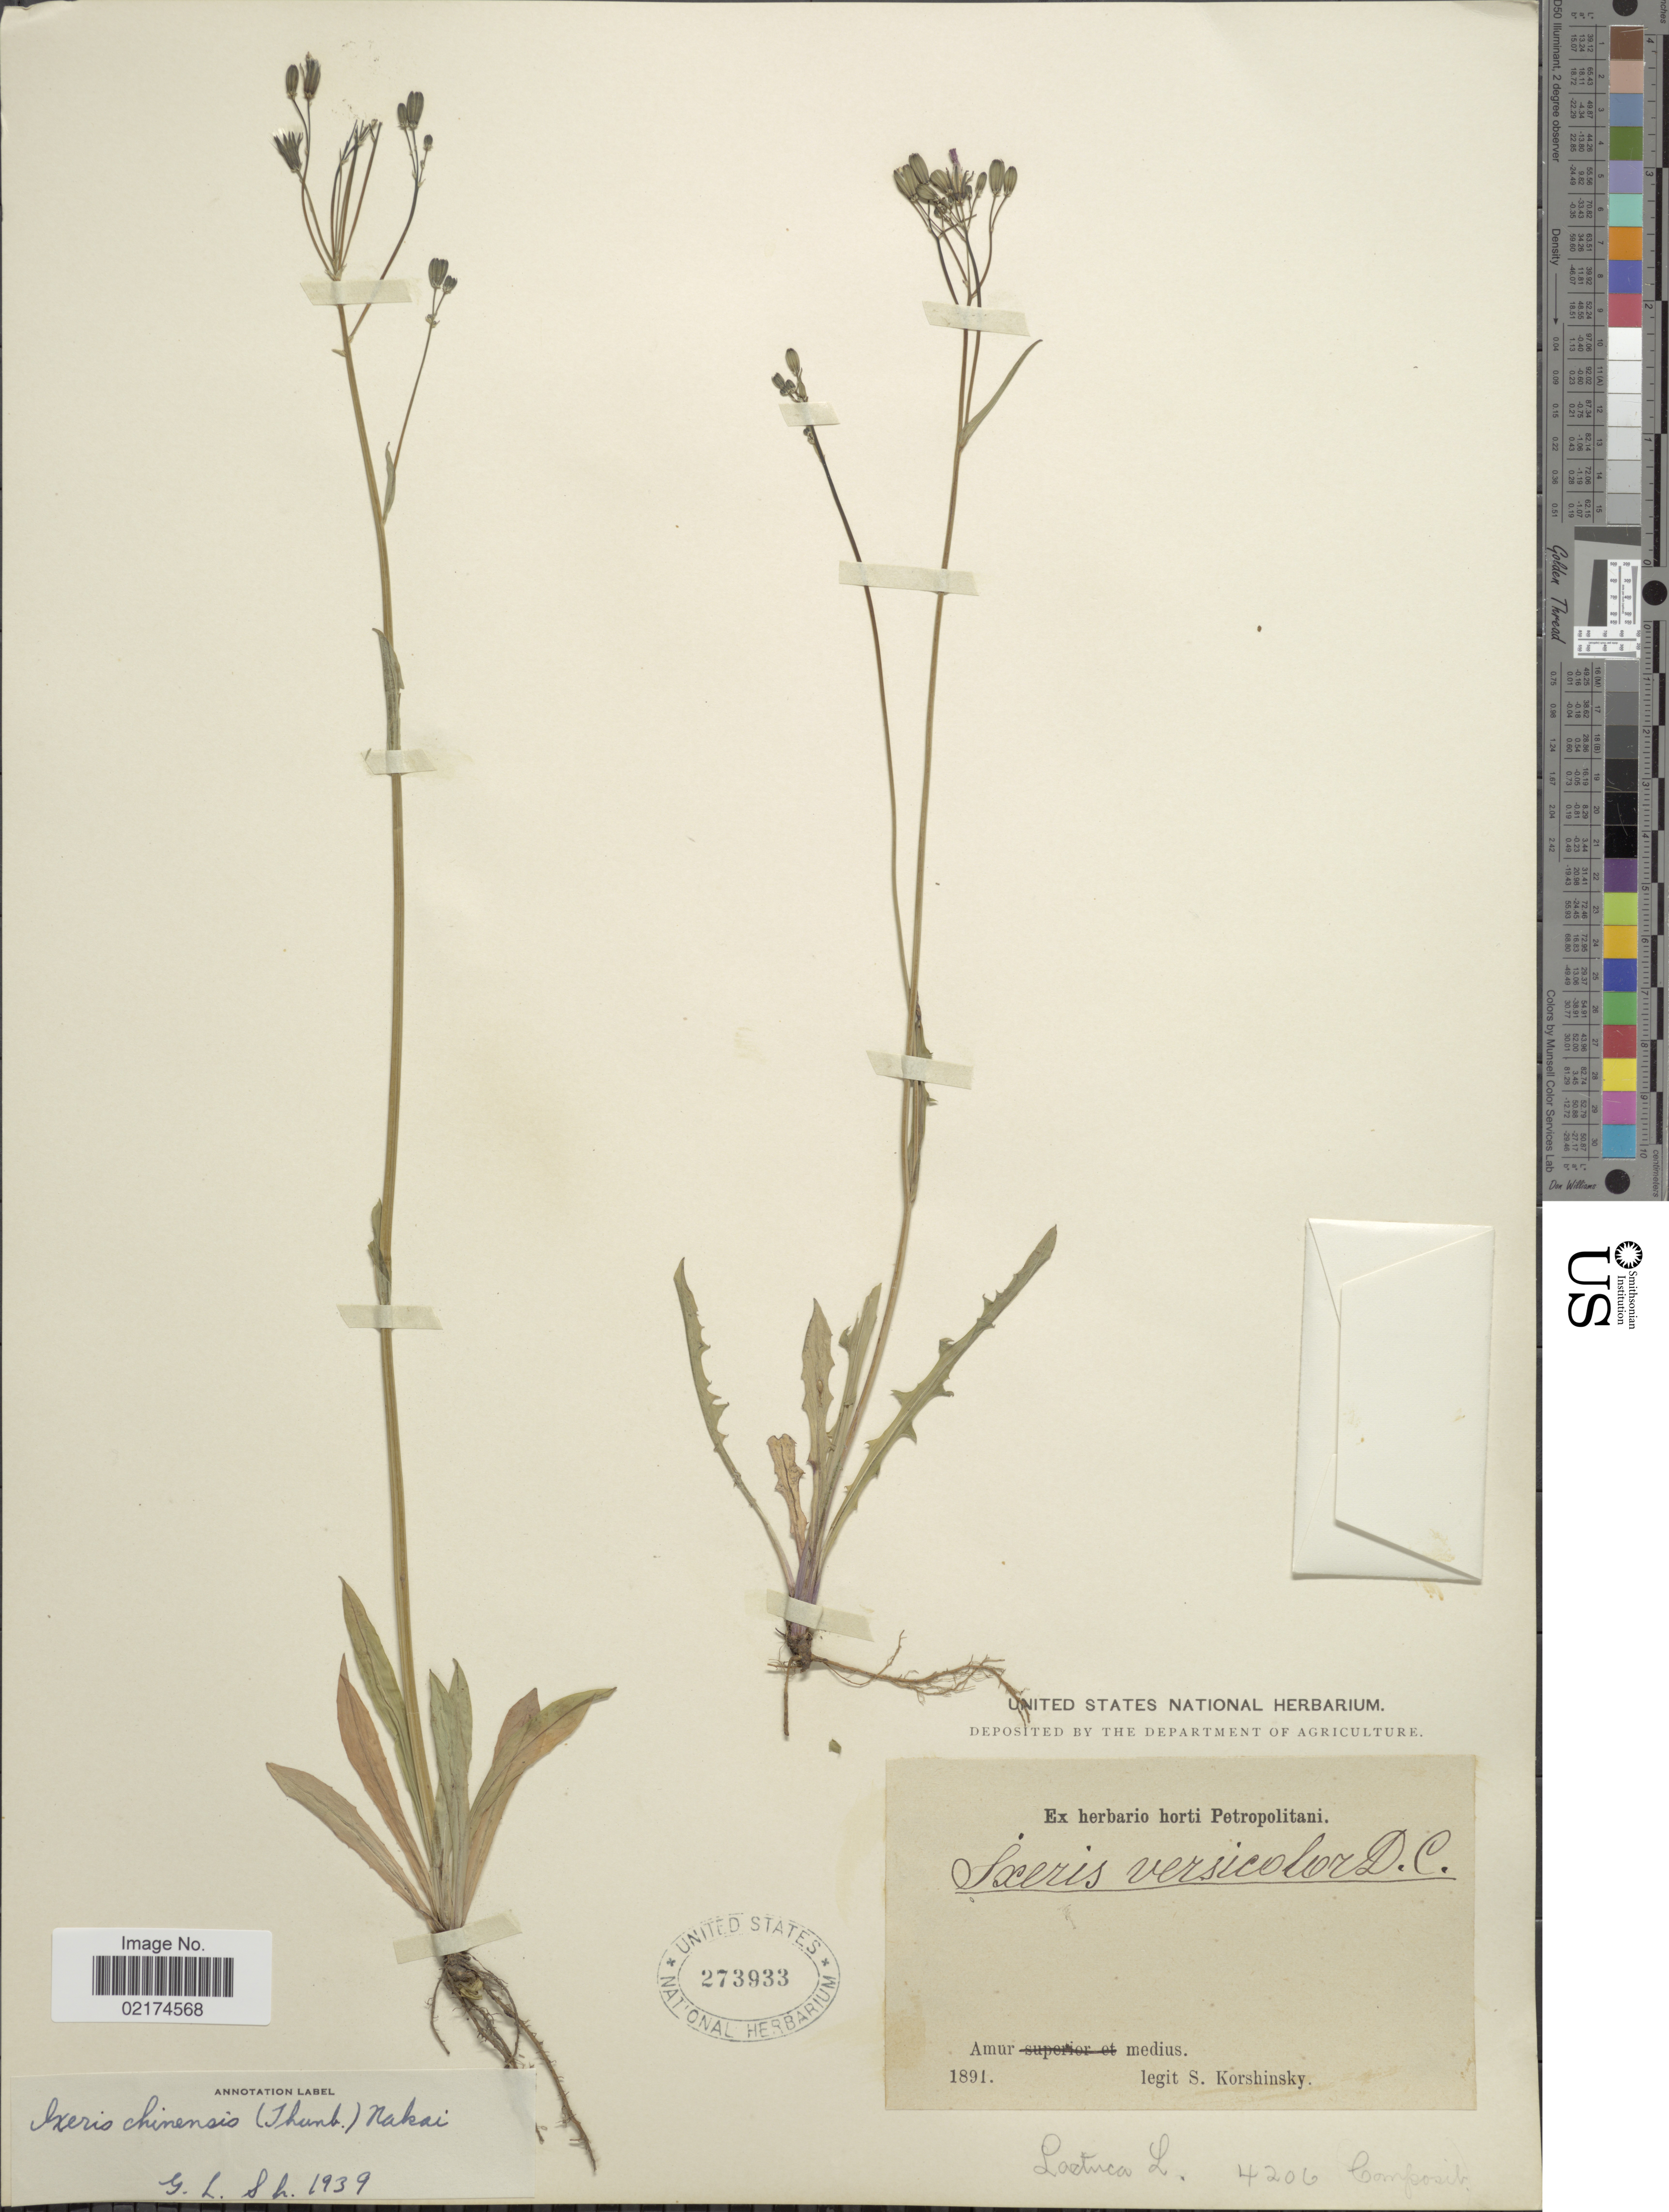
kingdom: Plantae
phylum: Tracheophyta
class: Magnoliopsida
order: Asterales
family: Asteraceae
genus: Ixeris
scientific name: Ixeris chinensis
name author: (Thunb.) Nakai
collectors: S. I. Korshinsky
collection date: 1891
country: Russian Federation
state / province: Amur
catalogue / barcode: US 273933